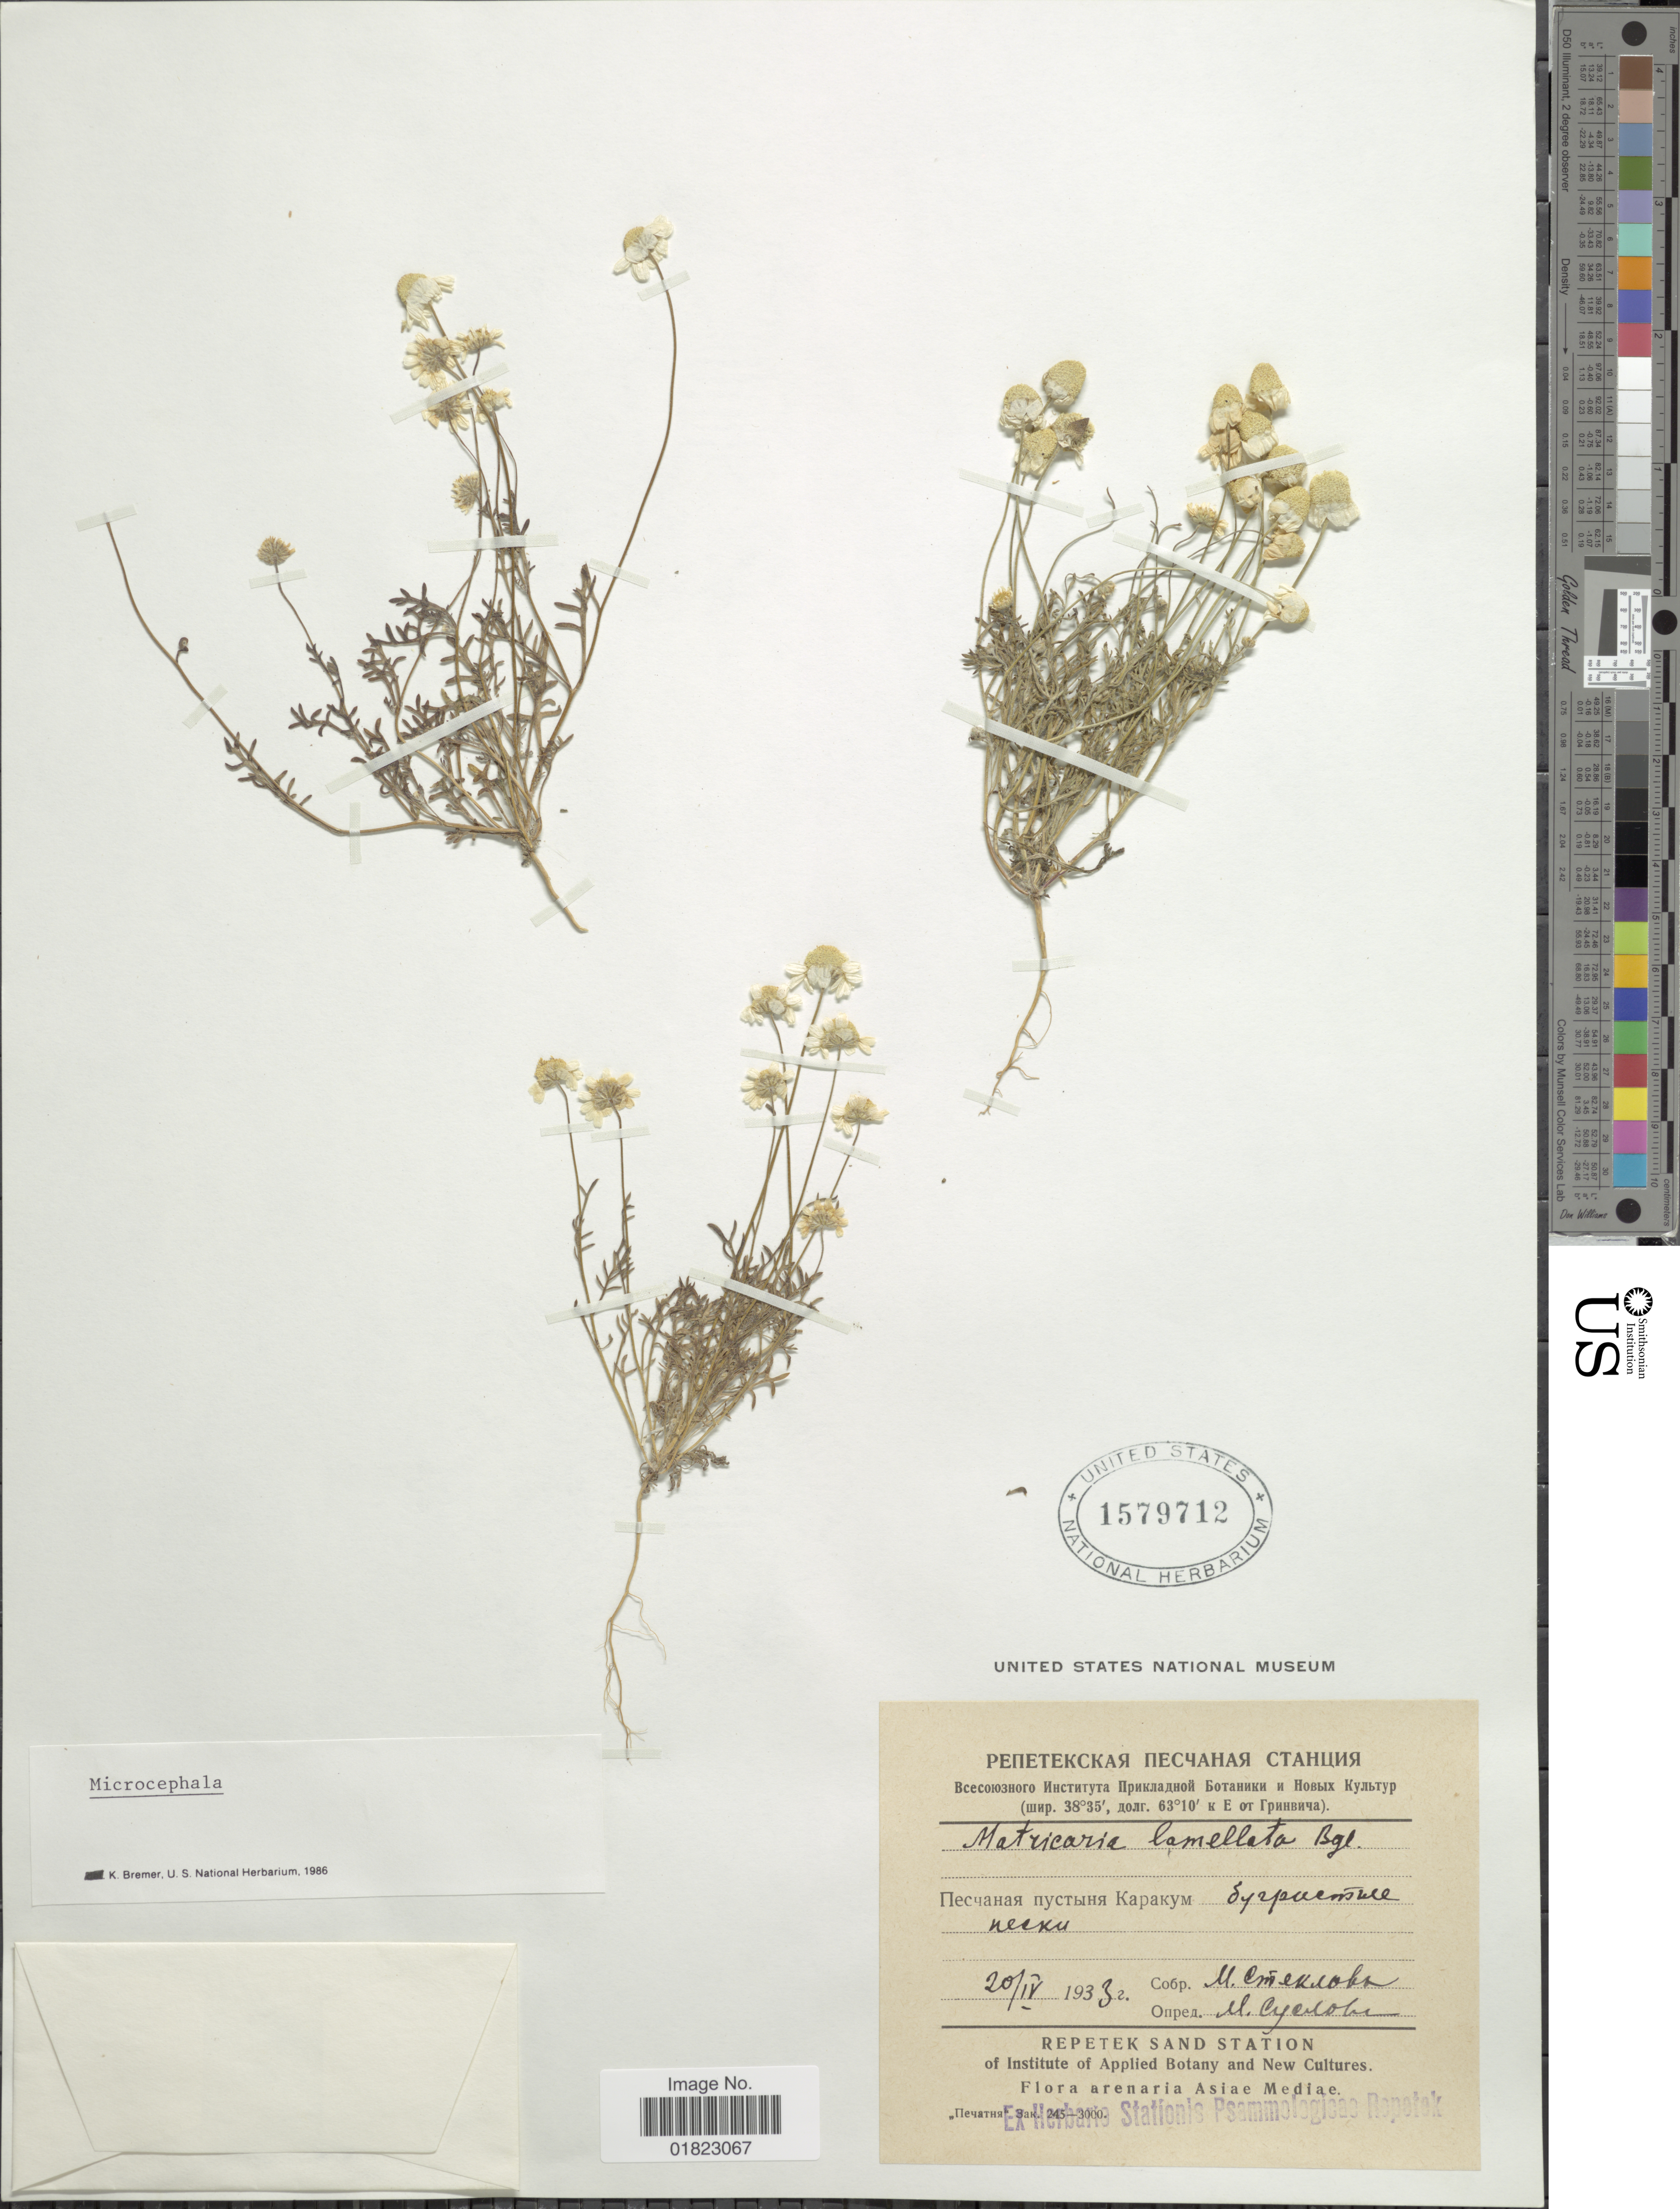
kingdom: Plantae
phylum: Tracheophyta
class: Magnoliopsida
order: Asterales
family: Asteraceae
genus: Microcephala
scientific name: Microcephala lamellata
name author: (Bunge) Pobed.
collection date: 1933-04-20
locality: [interpreted]. Arenaria Asiae Mediae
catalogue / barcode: US 1579712